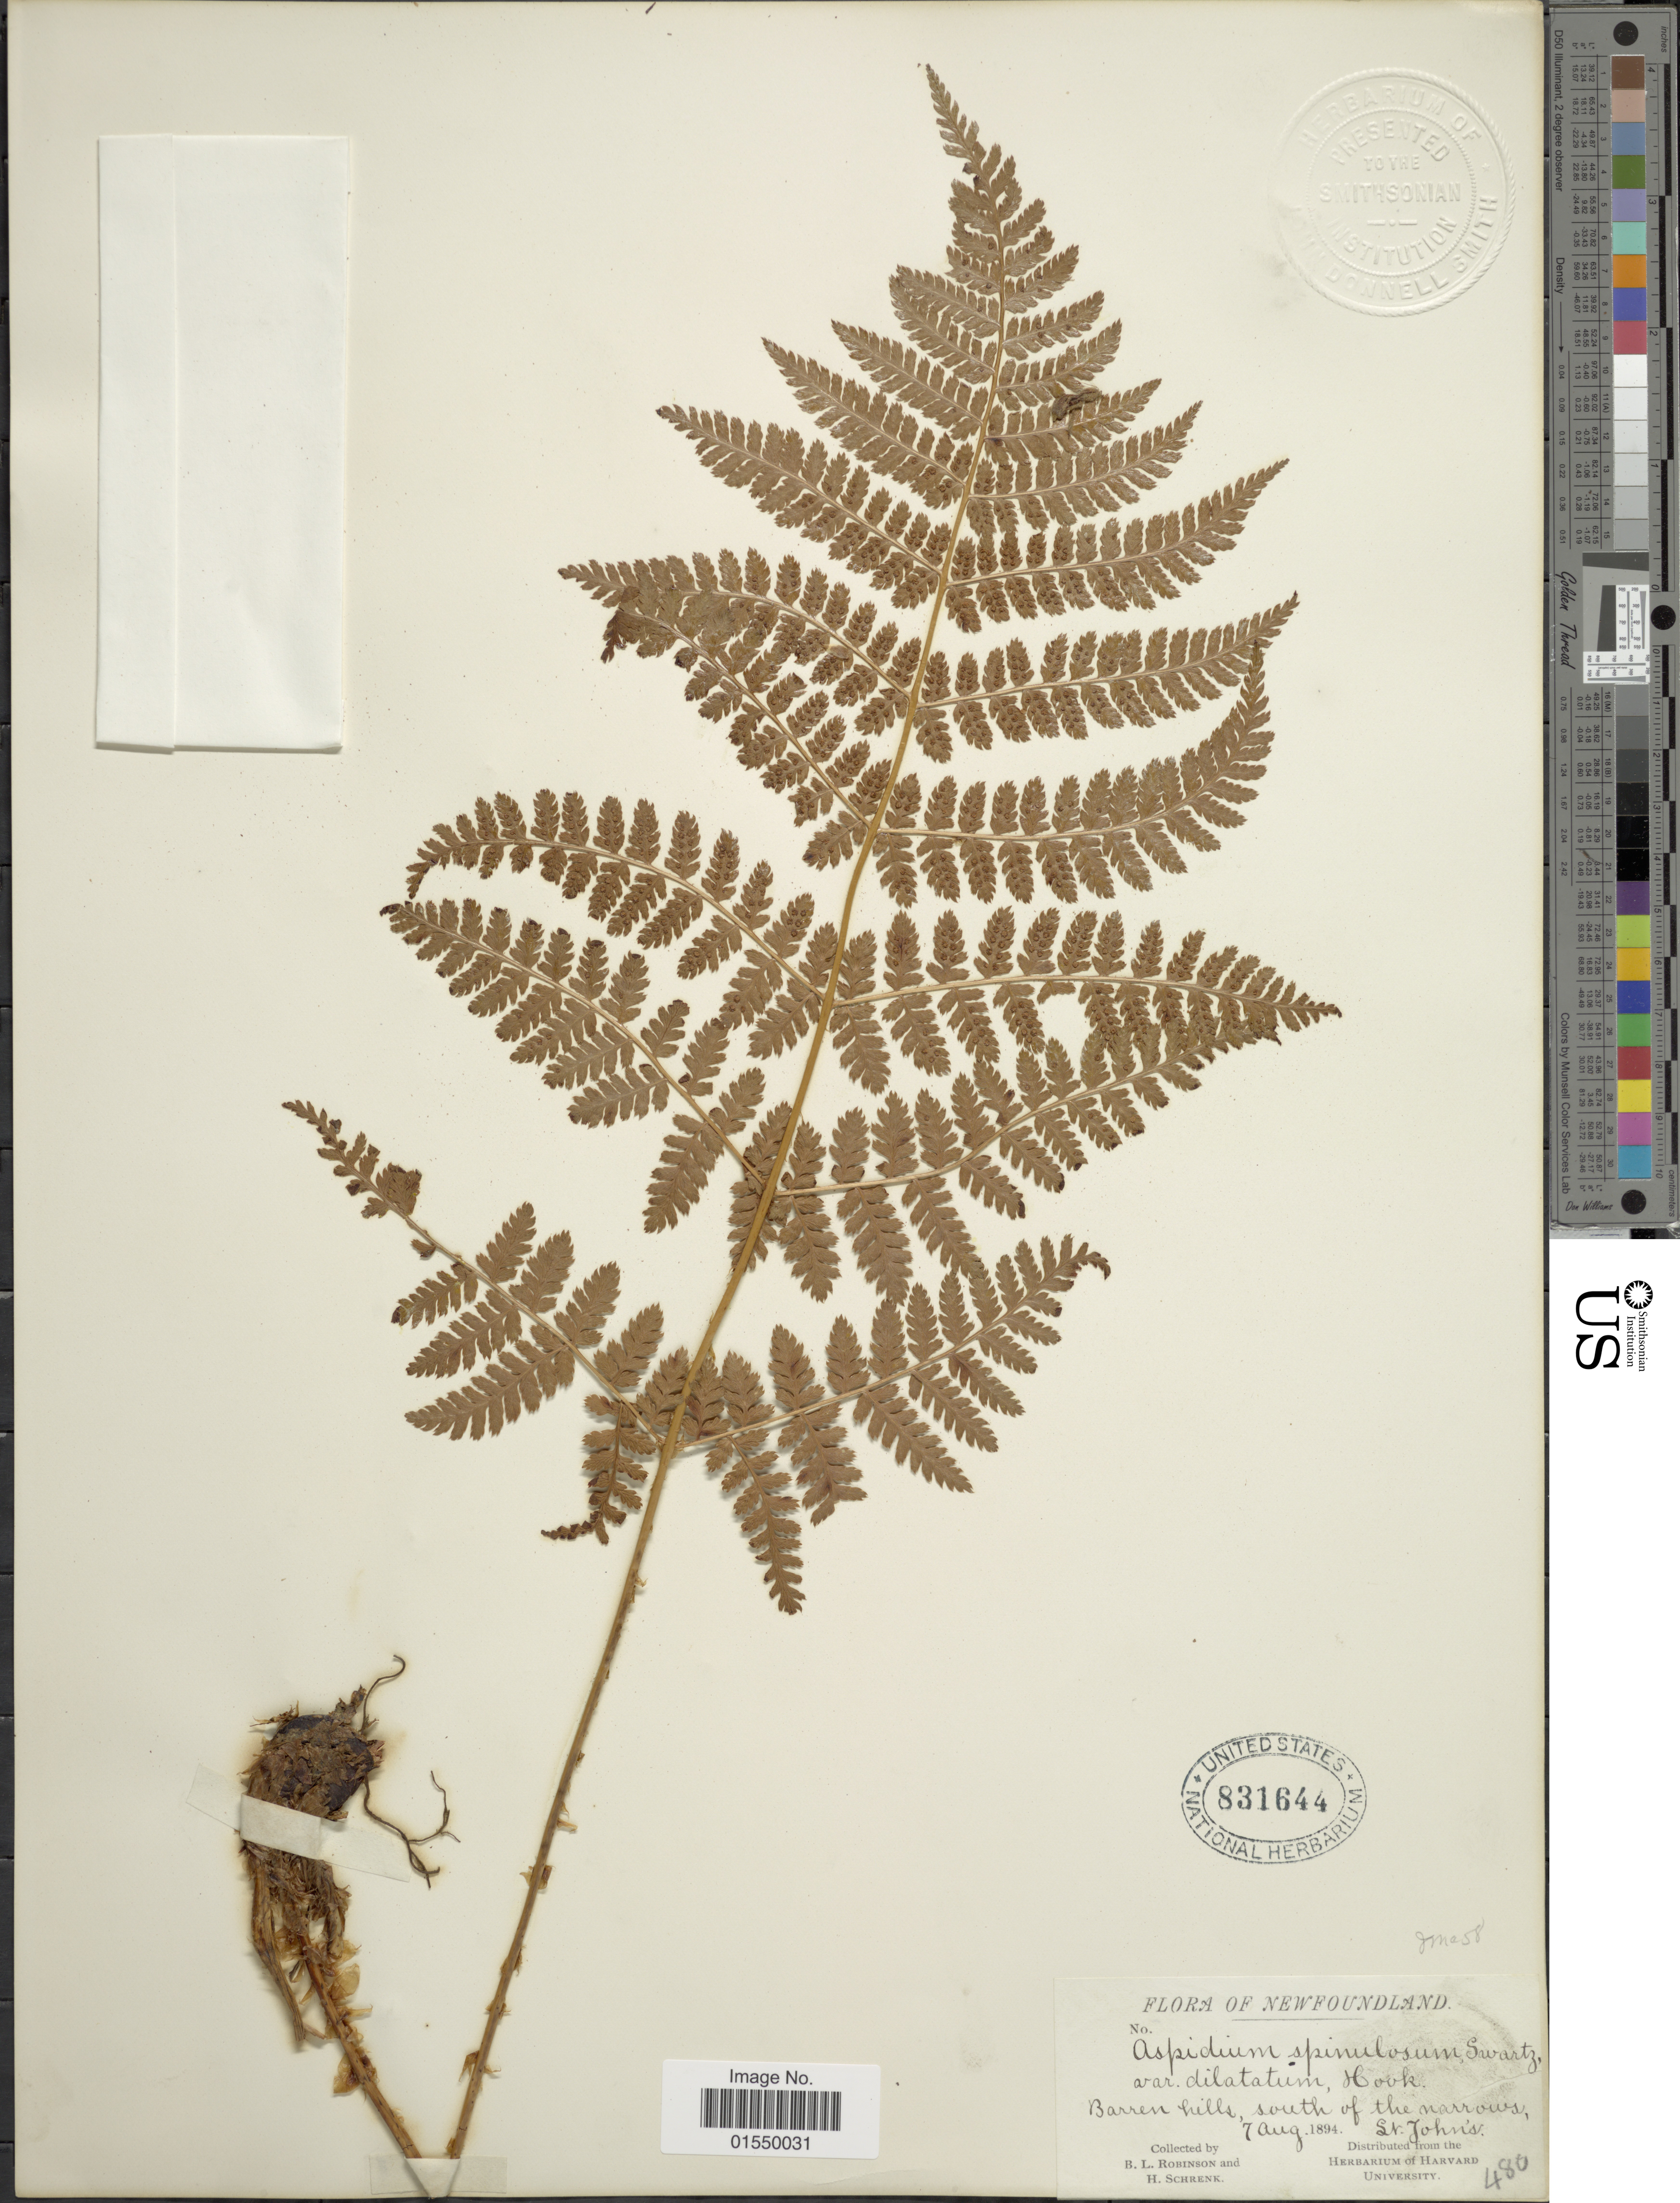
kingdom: Plantae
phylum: Tracheophyta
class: Polypodiopsida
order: Polypodiales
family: Dryopteridaceae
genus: Dryopteris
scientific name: Dryopteris campyloptera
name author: Clarkson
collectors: B. L. Robinson & H. v. Schrenk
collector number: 480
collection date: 1894-08-07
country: Canada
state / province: Newfoundland and Labrador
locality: St. John's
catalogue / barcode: US 831644